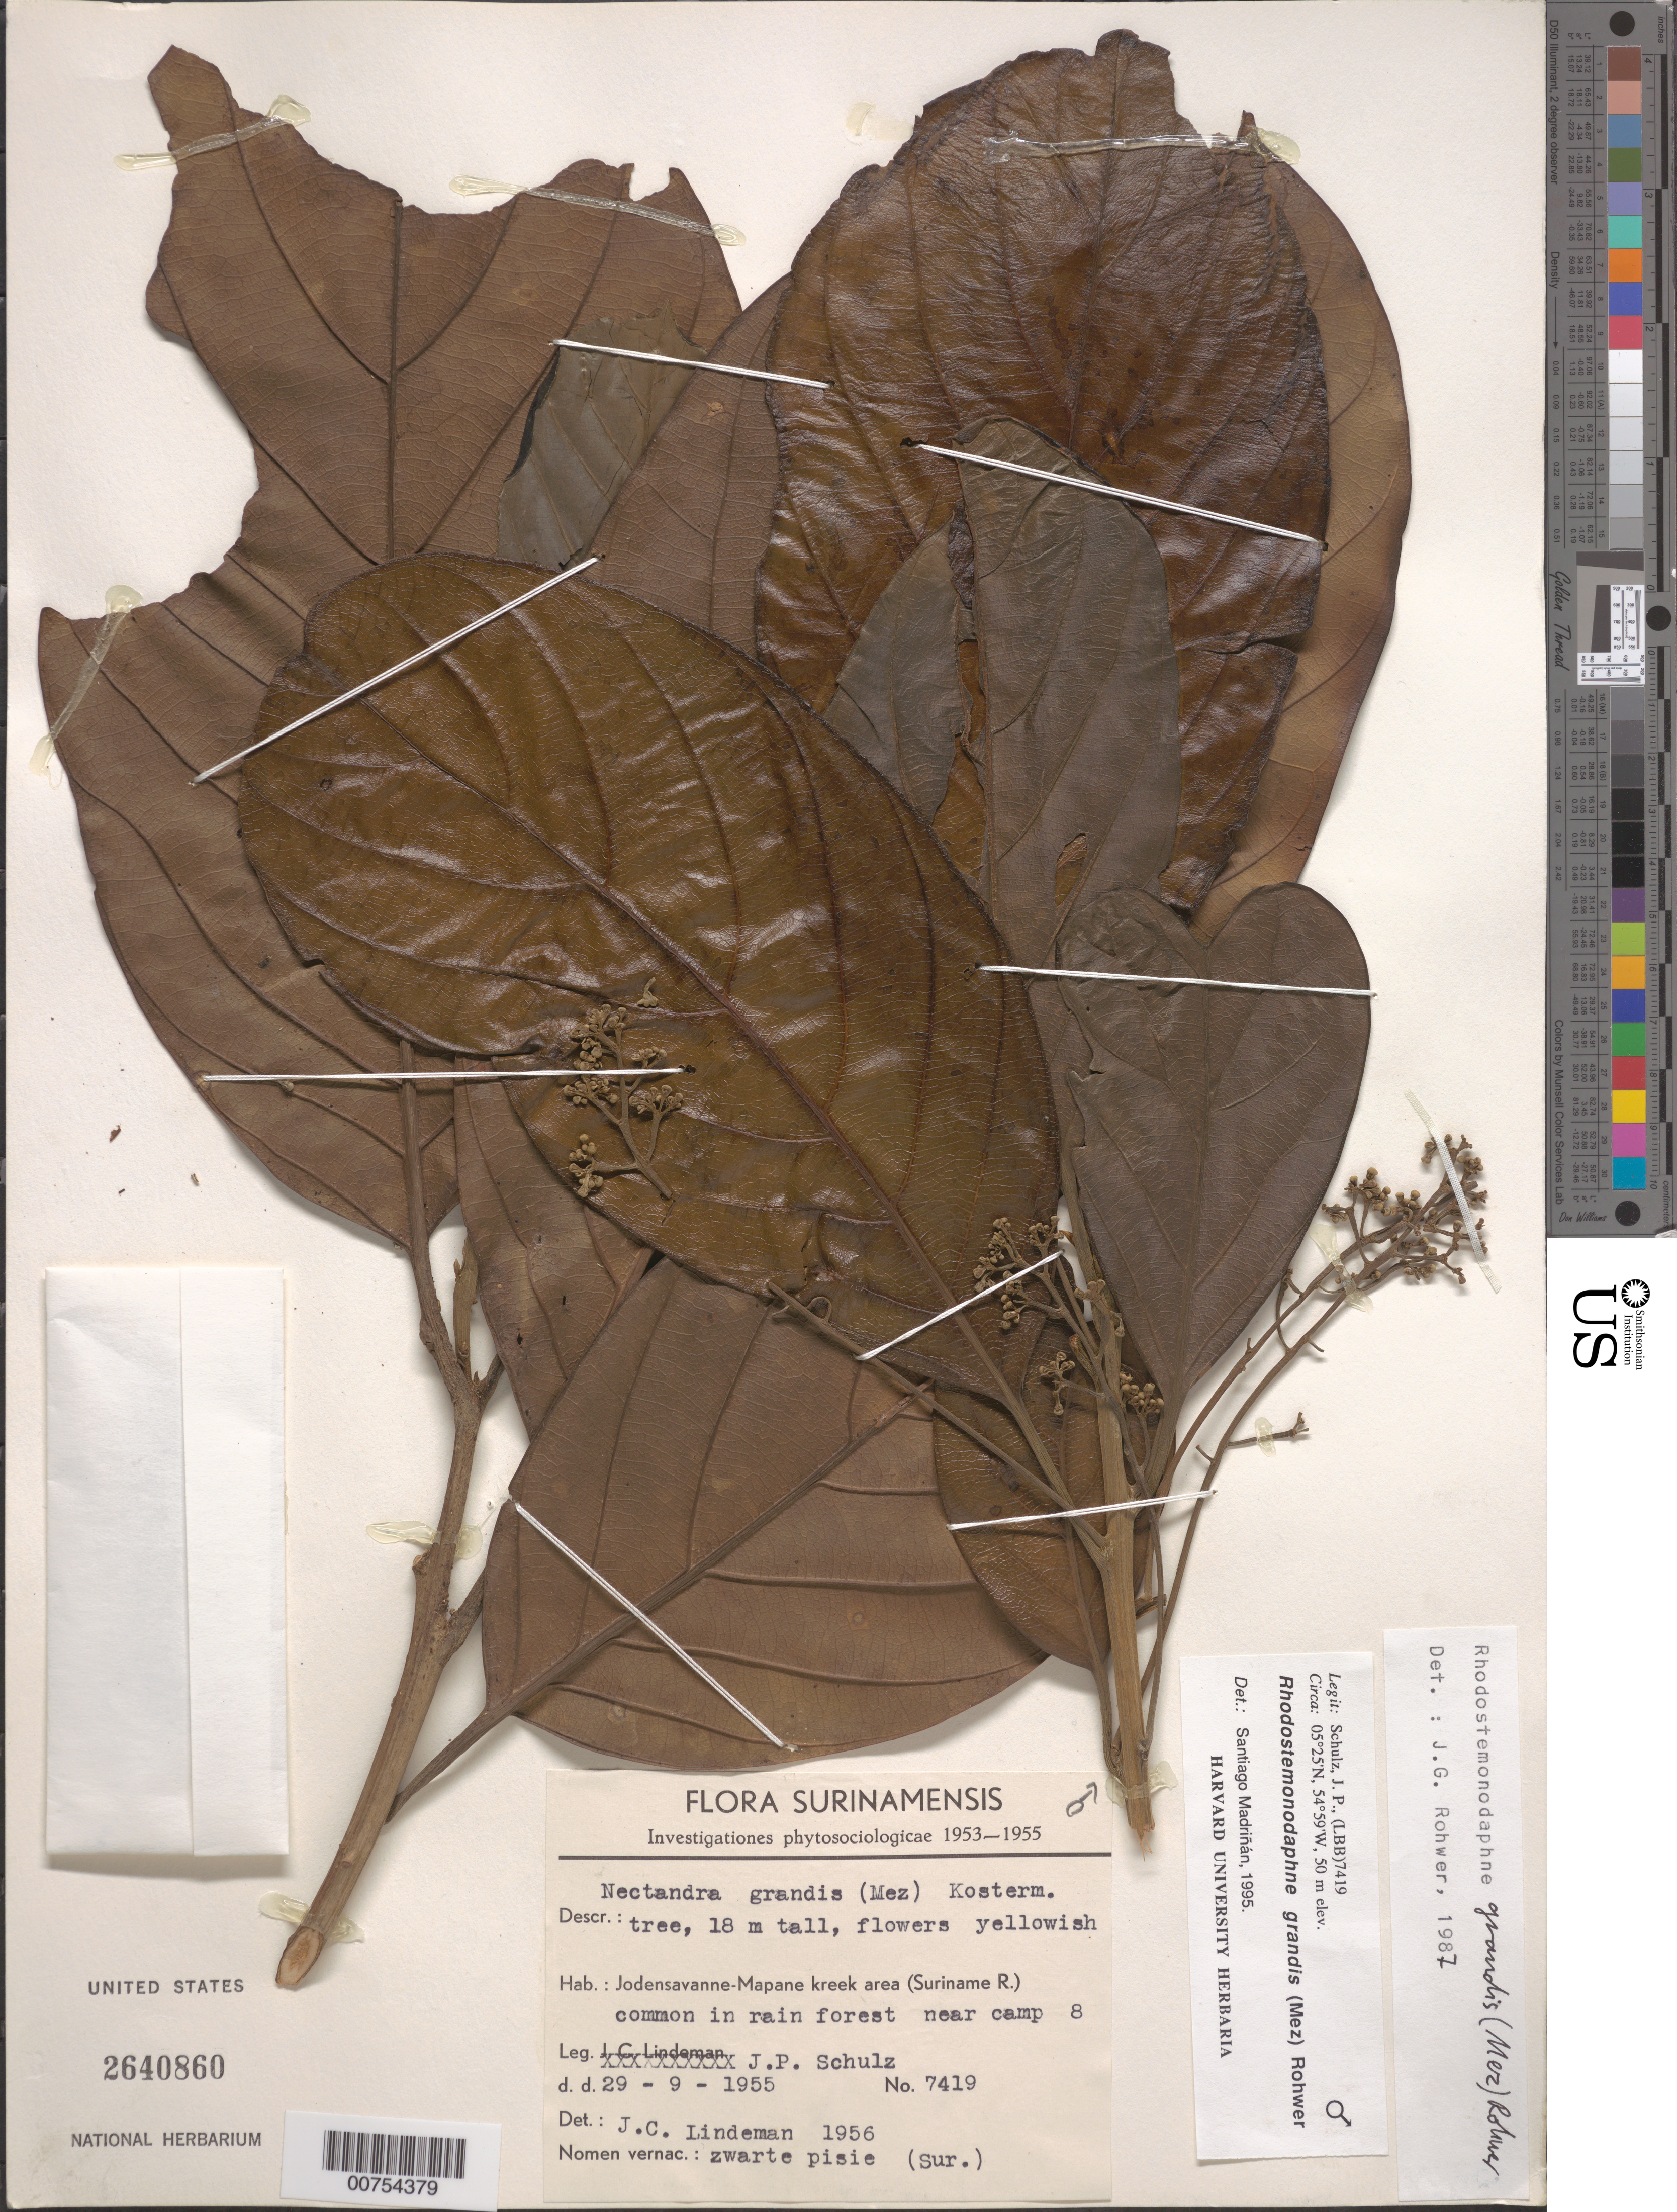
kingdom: Plantae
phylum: Tracheophyta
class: Magnoliopsida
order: Laurales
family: Lauraceae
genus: Rhodostemonodaphne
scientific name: Rhodostemonodaphne grandis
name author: (Mez) Rohwer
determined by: Madriñán, S.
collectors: J. P. Schulz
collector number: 7419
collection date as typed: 29-Sep-55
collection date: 1955-09-29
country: Suriname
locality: Jodensavanne-Mapane kreek area, Kamp 8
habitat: Rainforest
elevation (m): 50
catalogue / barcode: US 2640860